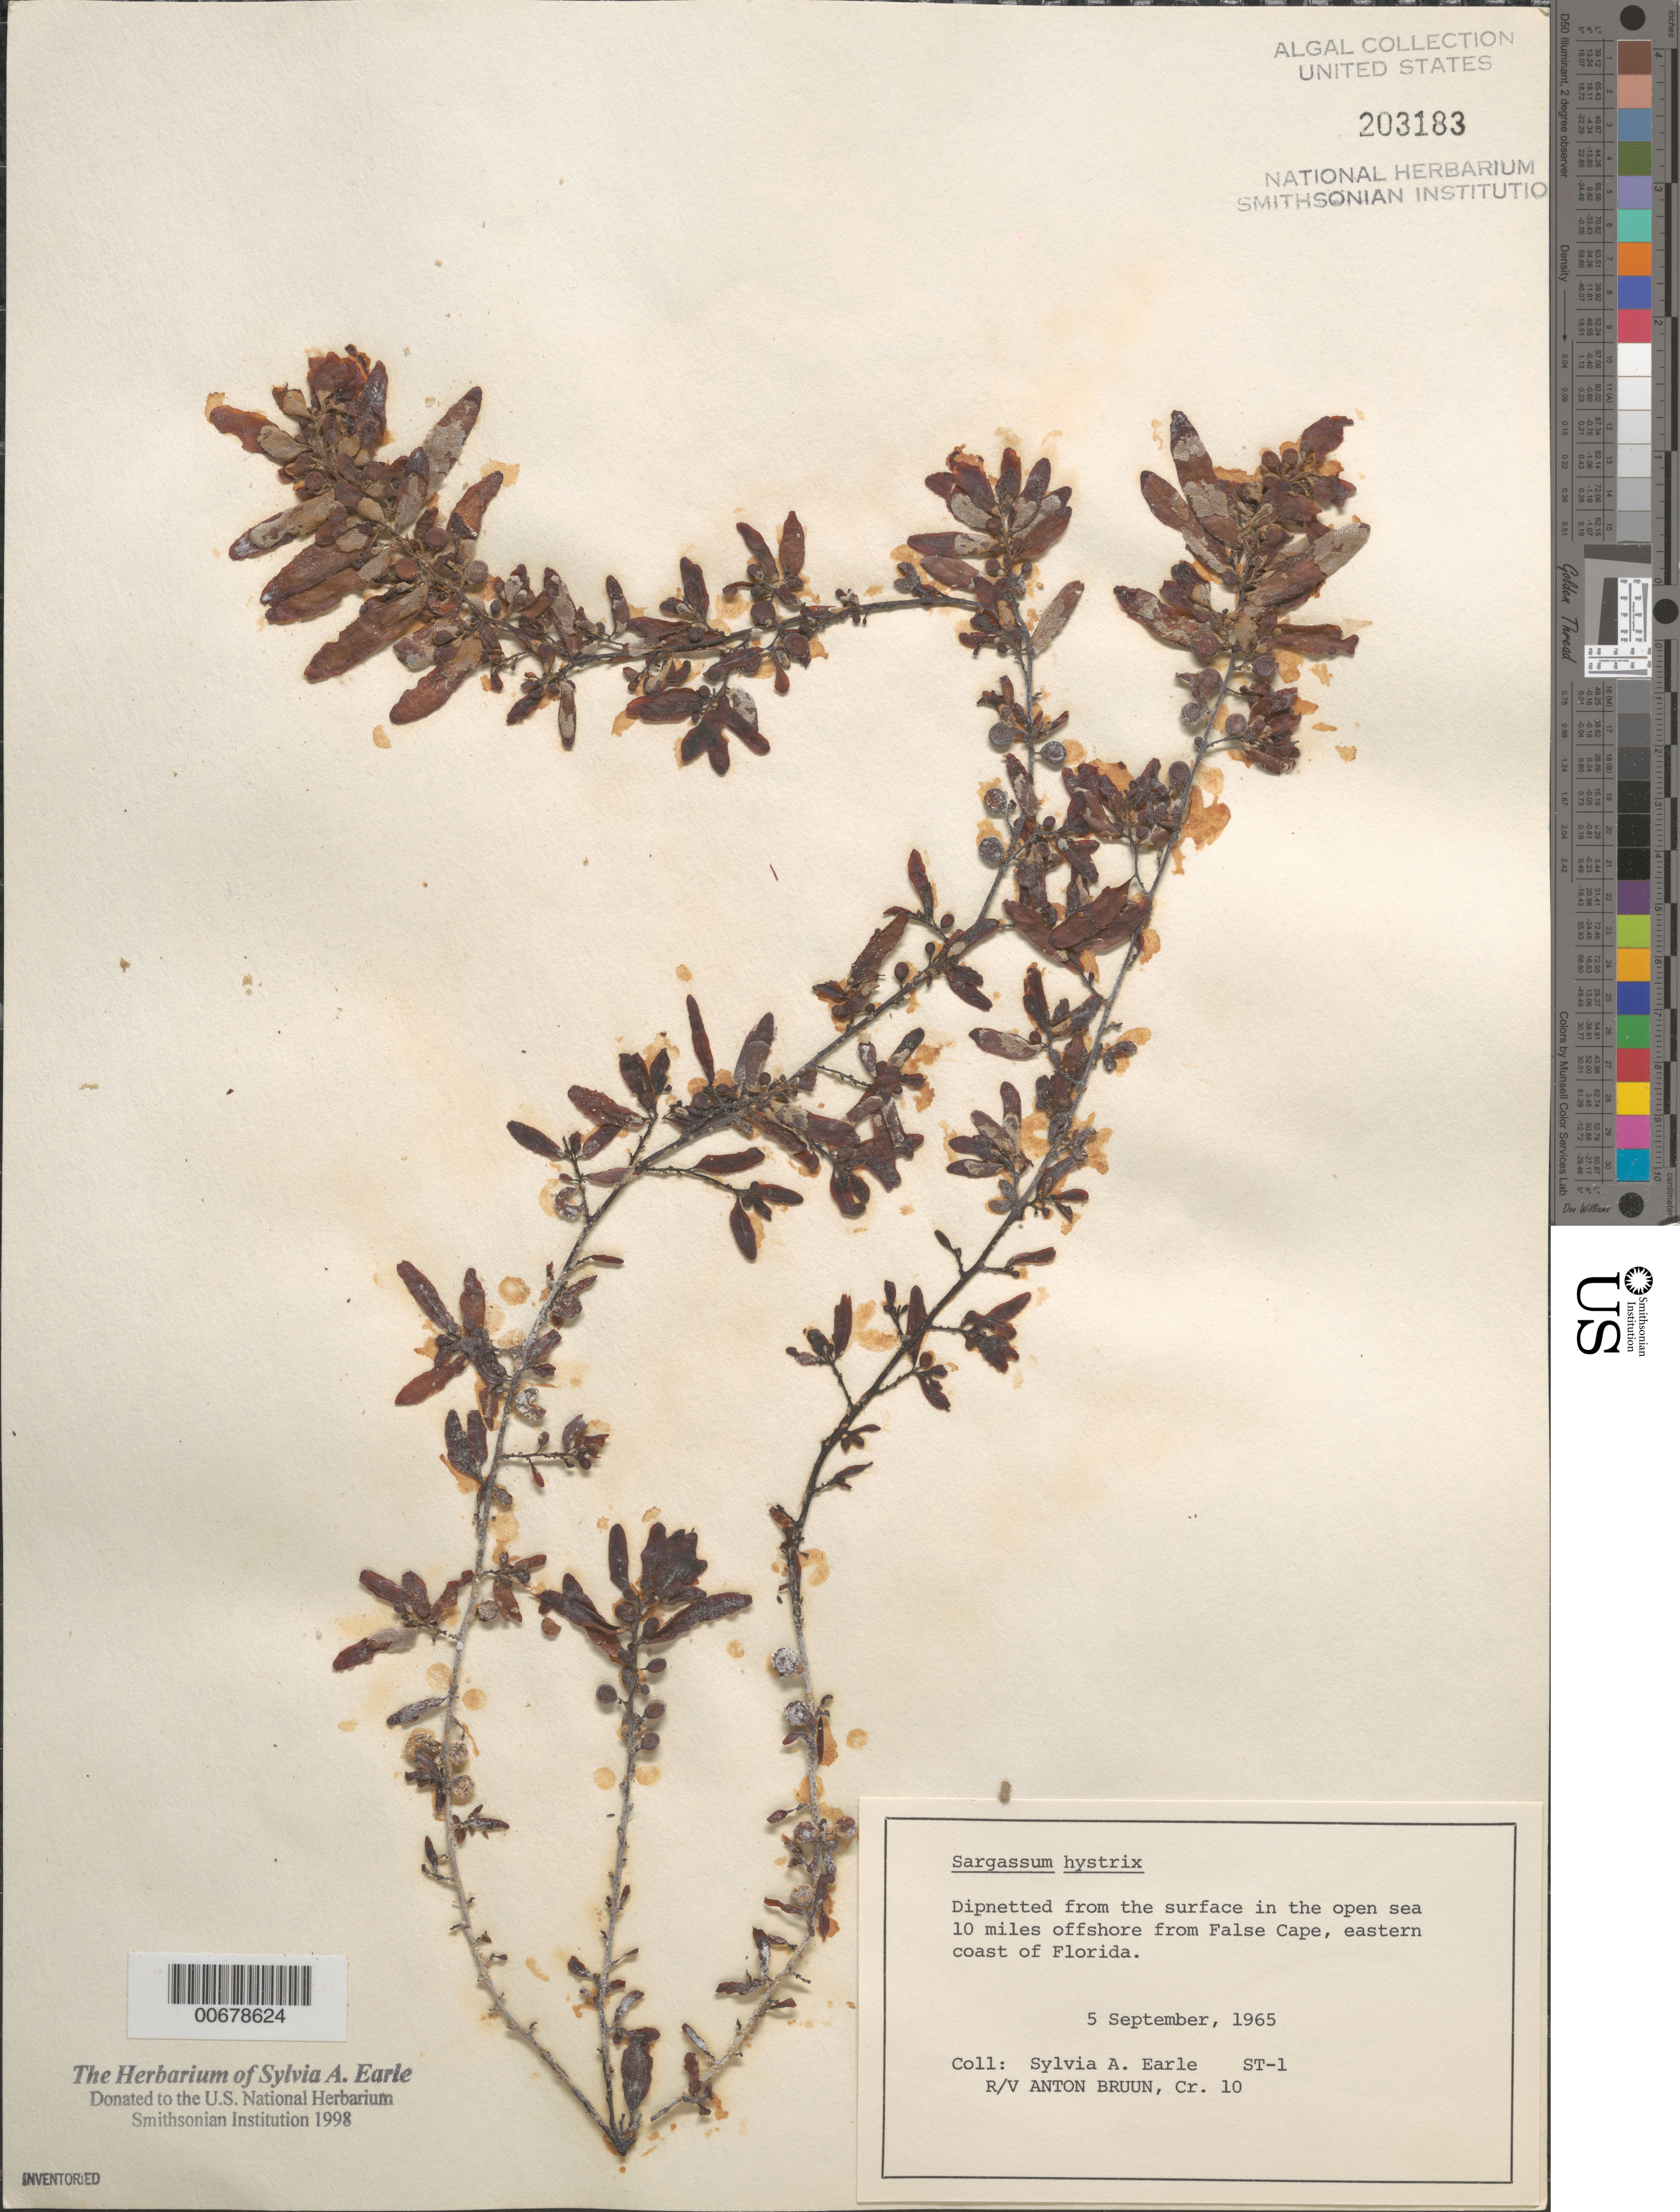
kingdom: Chromista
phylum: Ochrophyta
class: Phaeophyceae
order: Fucales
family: Sargassaceae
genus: Sargassum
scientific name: Sargassum hystrix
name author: J. Agardh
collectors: S. A. Earle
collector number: ST-1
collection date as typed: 05 Sep 1965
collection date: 1965-09-05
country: United States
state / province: Florida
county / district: Brevard County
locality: Atlantic Ocean 10 miles off False Cape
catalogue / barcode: US 203183